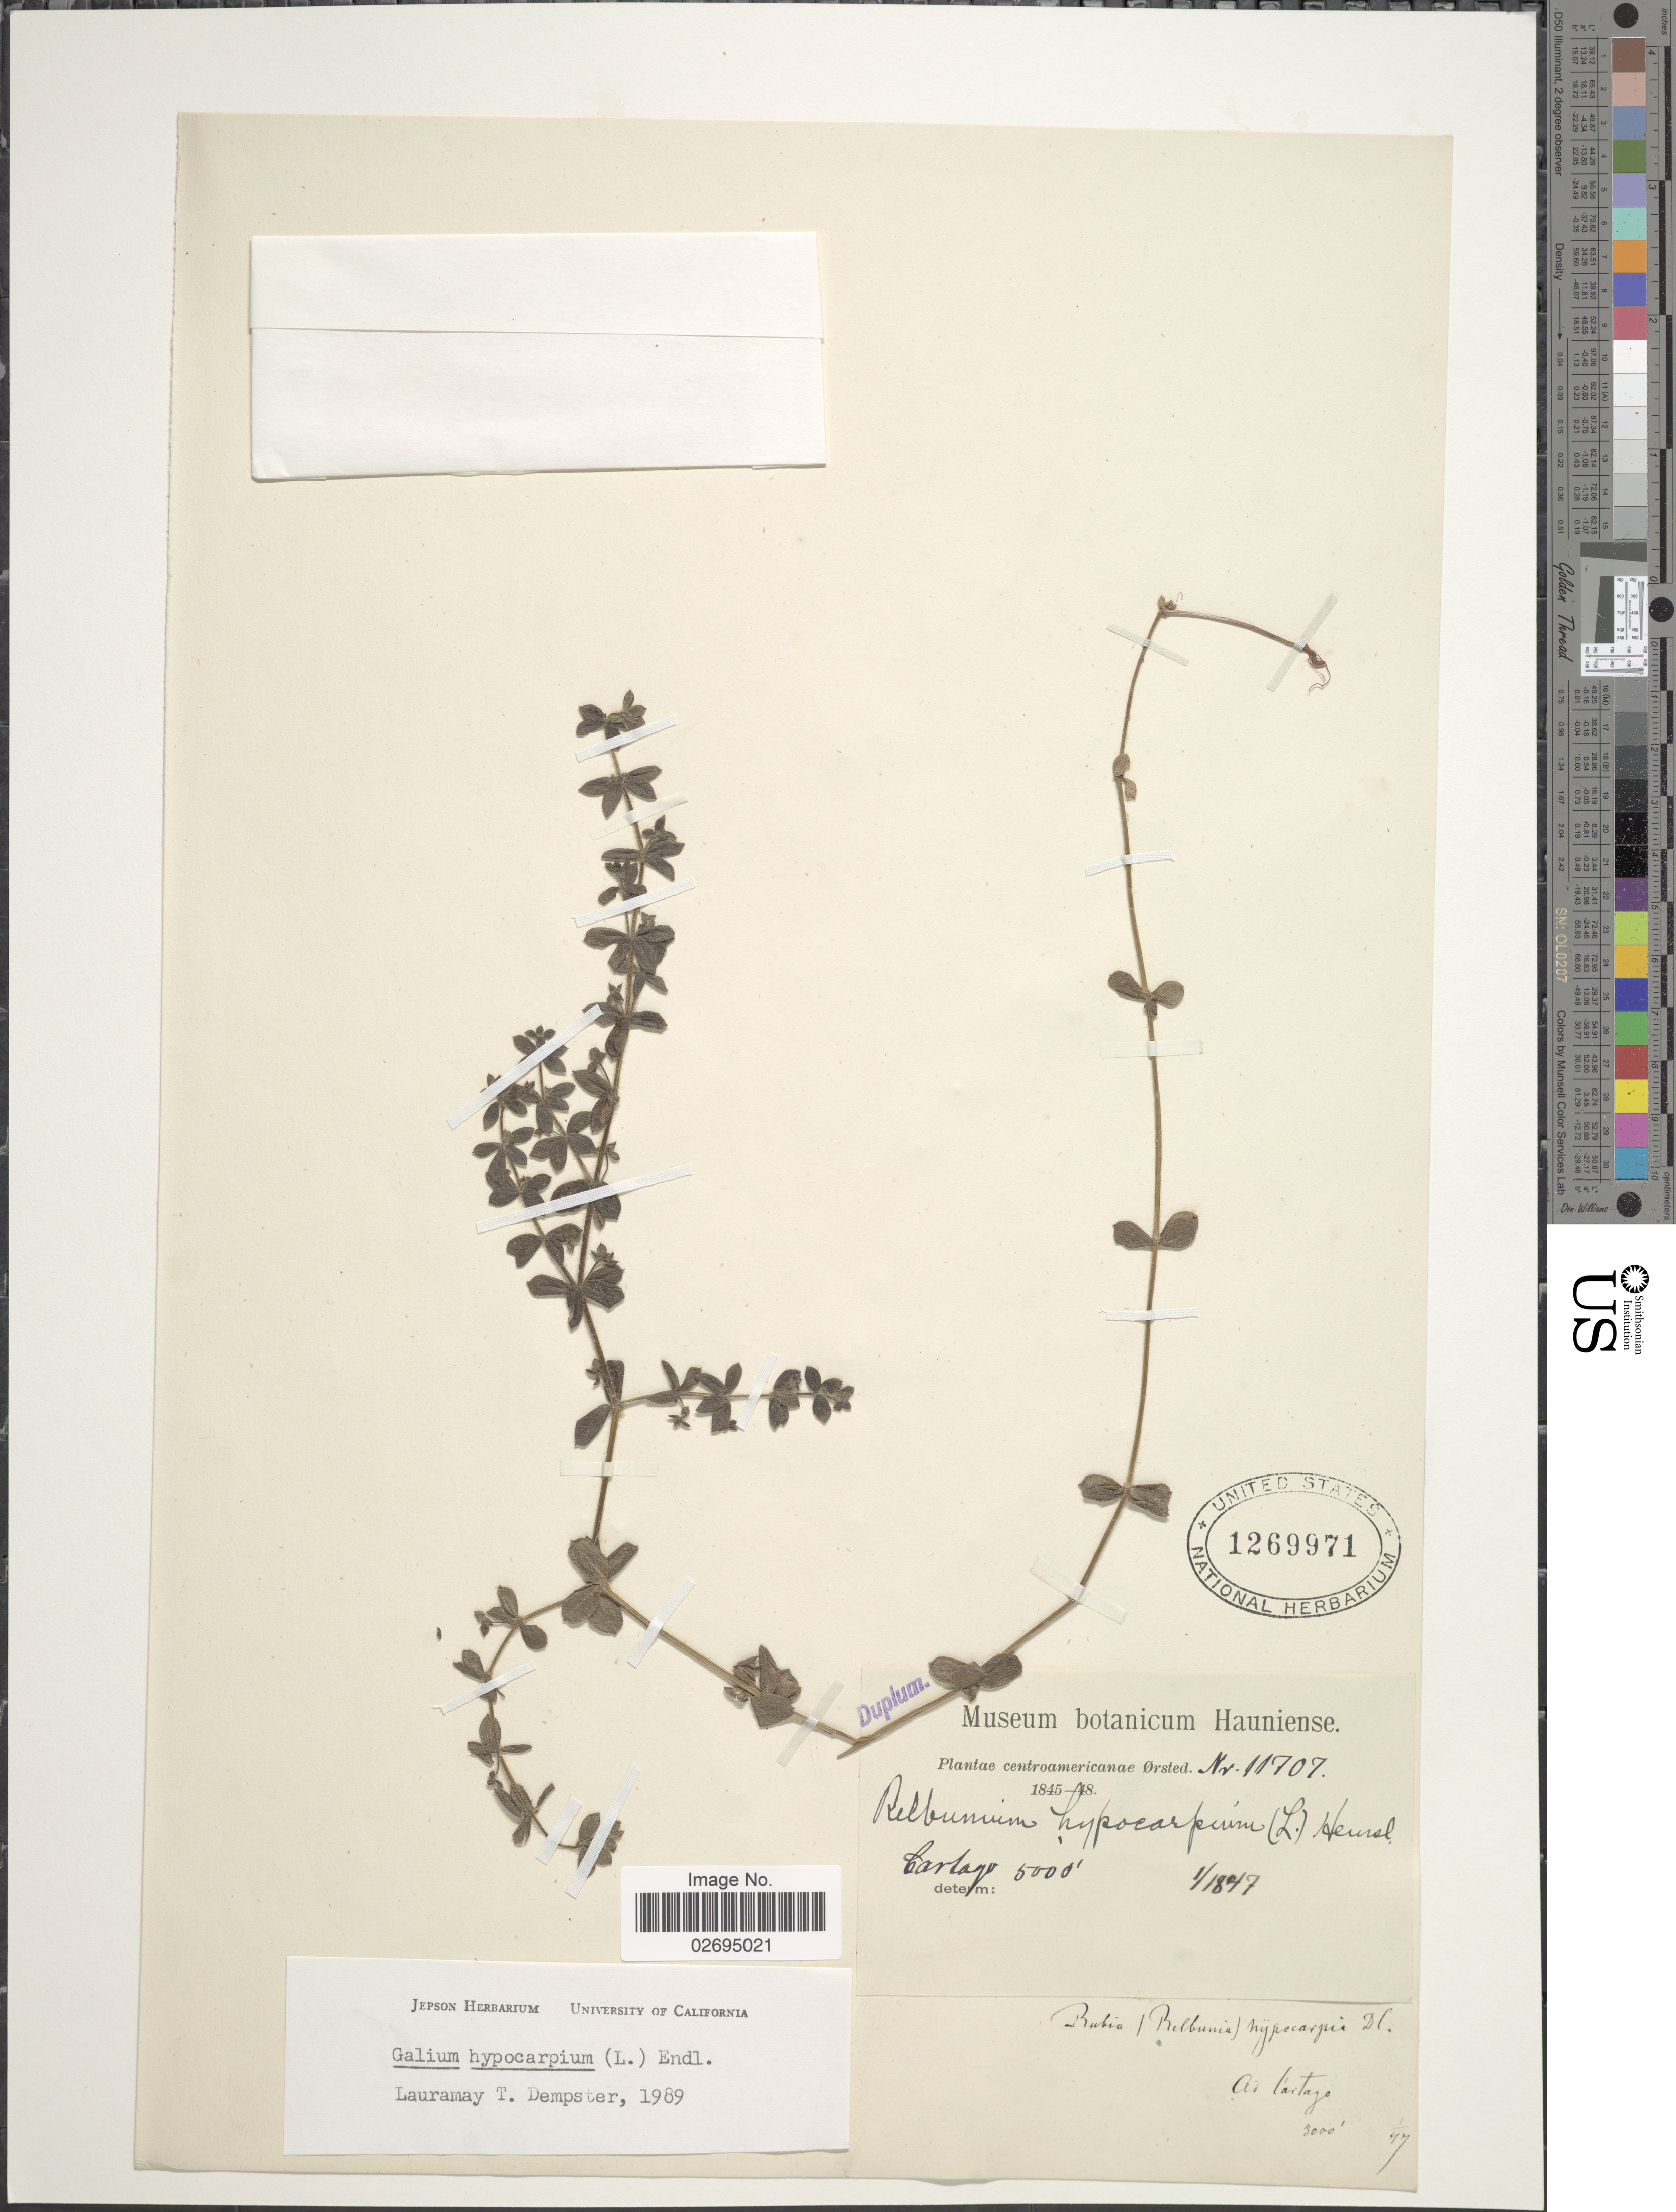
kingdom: Plantae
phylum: Tracheophyta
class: Magnoliopsida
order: Gentianales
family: Rubiaceae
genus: Galium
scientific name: Galium hypocarpium subsp. hypocarpium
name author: (L.) Endl. ex Griseb.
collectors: Ørsted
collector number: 11707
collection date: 1847-01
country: Costa Rica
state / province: Cartago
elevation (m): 1524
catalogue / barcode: US 1269971